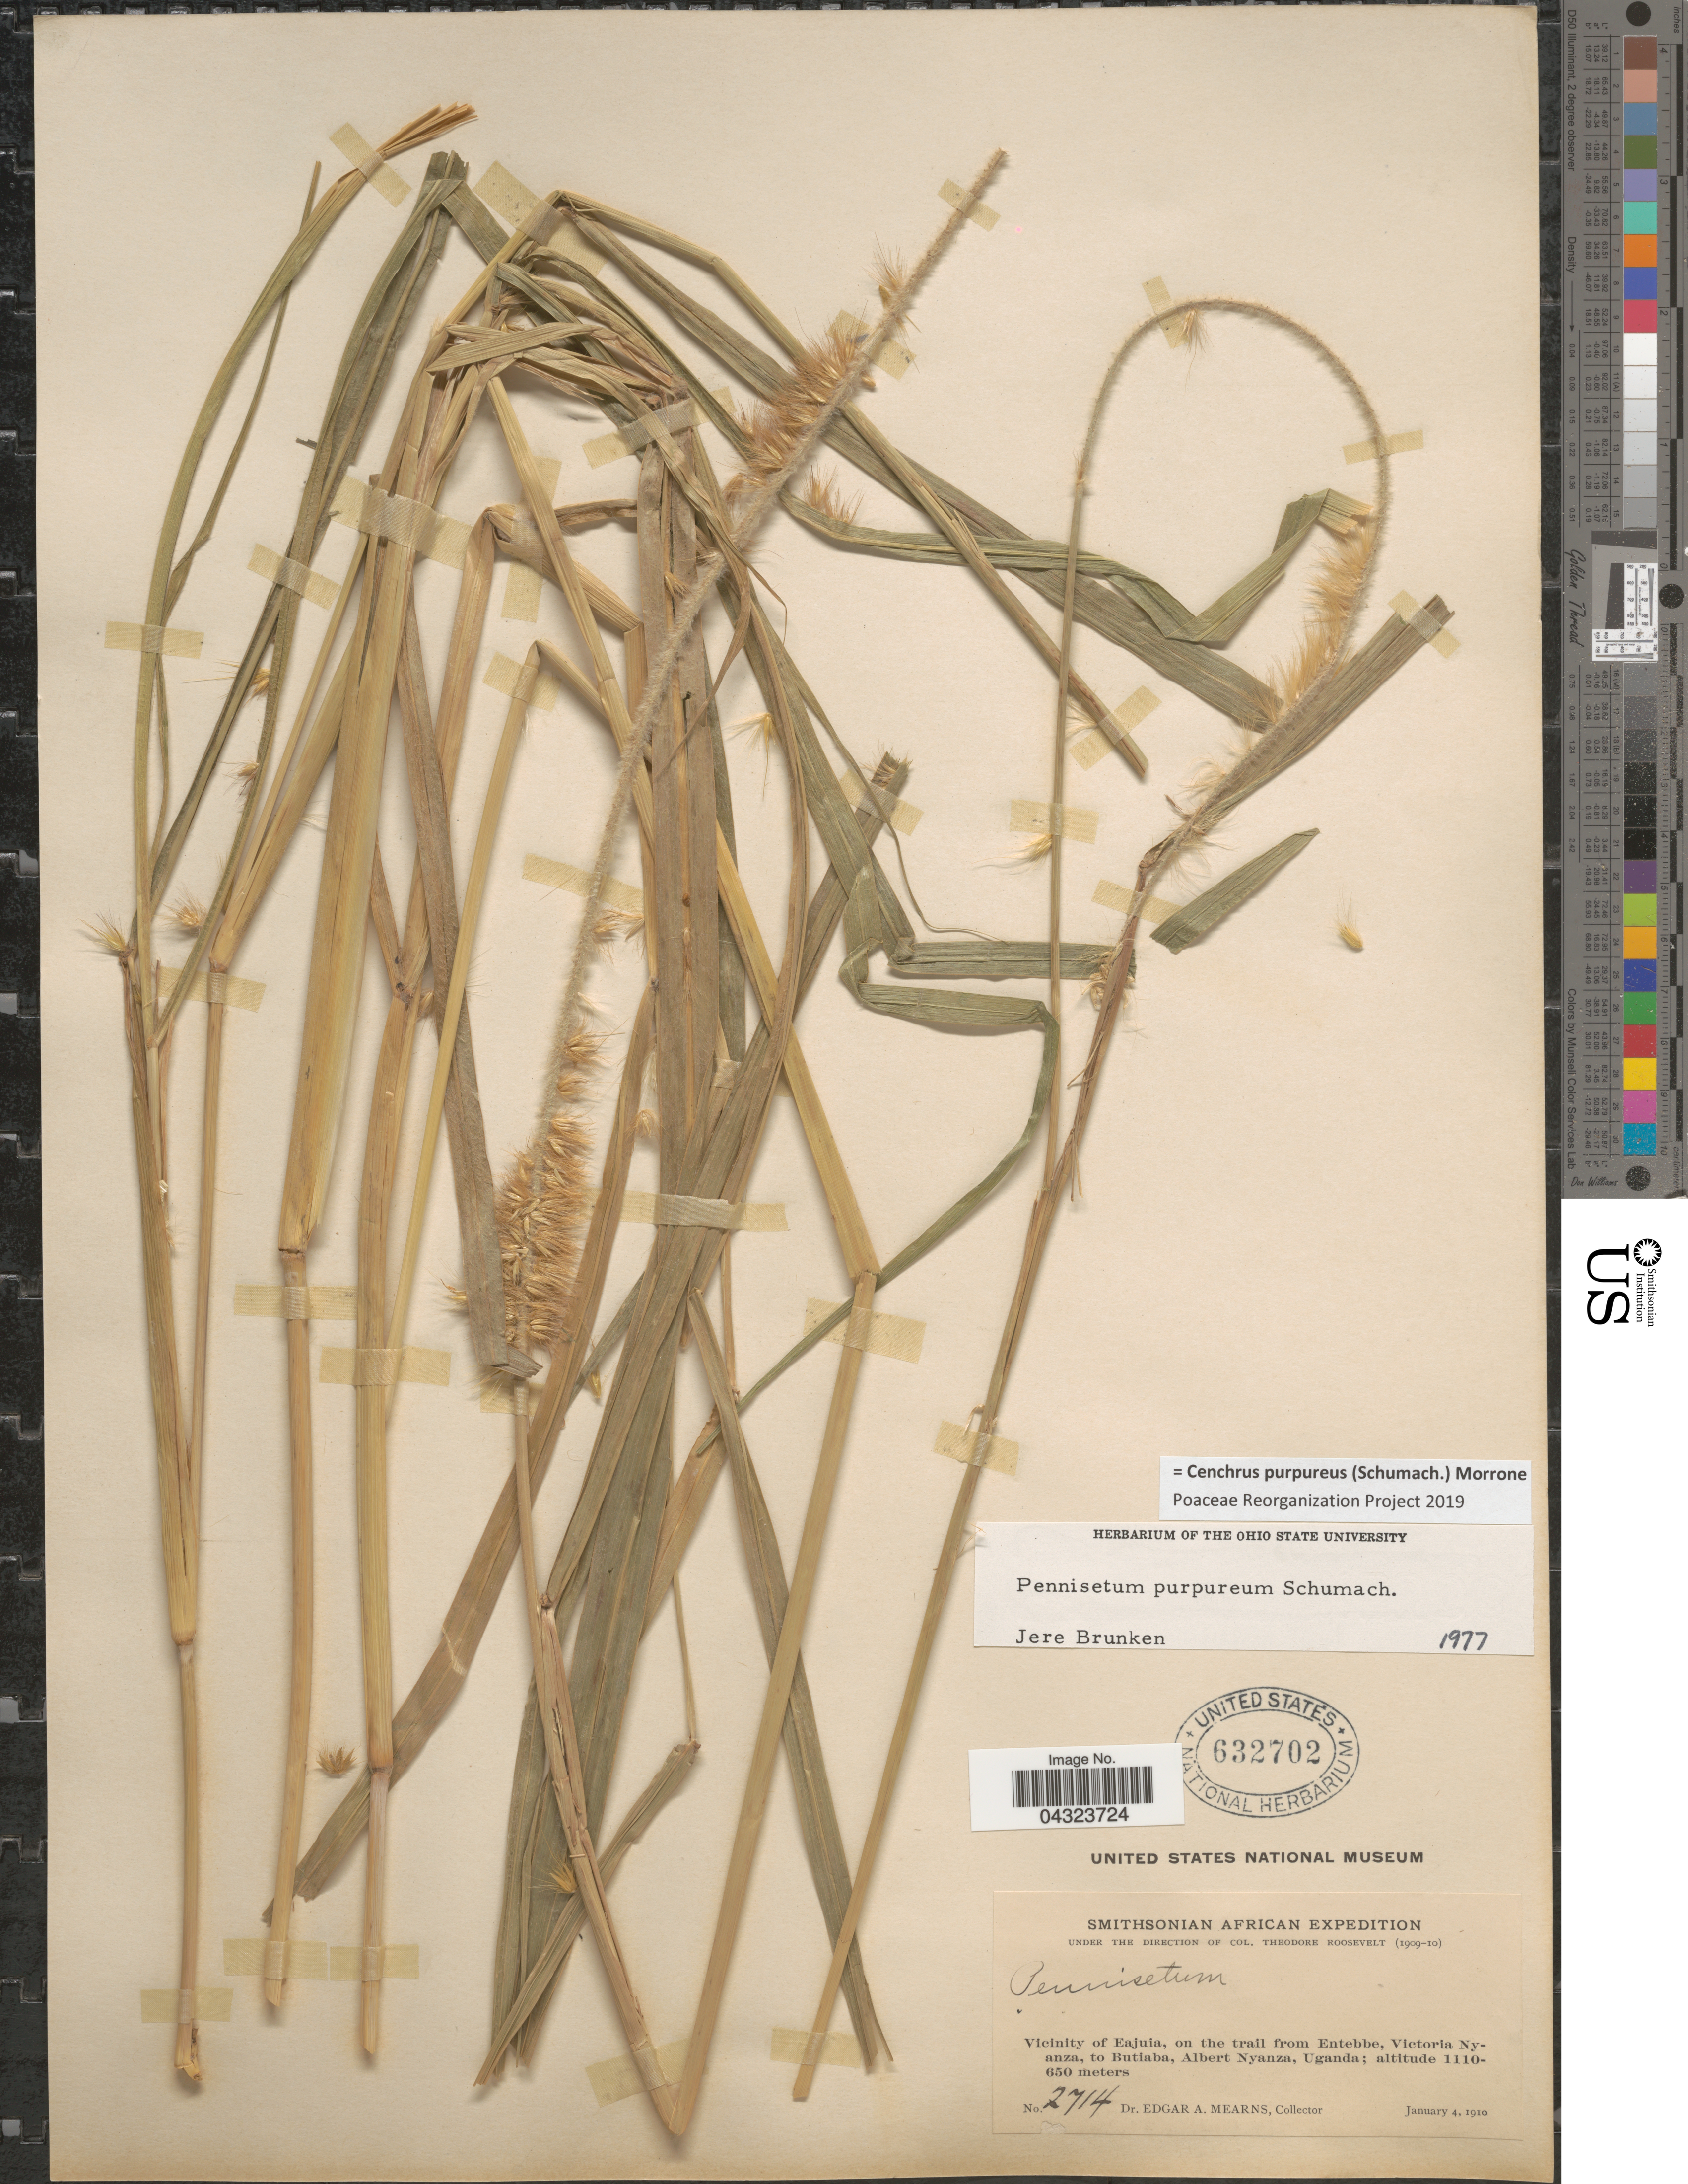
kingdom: Plantae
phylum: Tracheophyta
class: Liliopsida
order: Poales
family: Poaceae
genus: Cenchrus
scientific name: Cenchrus purpureus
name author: (Schumach.) Morrone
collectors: E. A. Mearns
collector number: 2714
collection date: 1910-01-04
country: Uganda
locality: Smithsonian African Expedition. Vicinity of Eajuia, on the trail from Entebbe, Victoria Nyanza, to Butiaba, Albert Nyanza.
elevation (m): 650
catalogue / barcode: US 632702